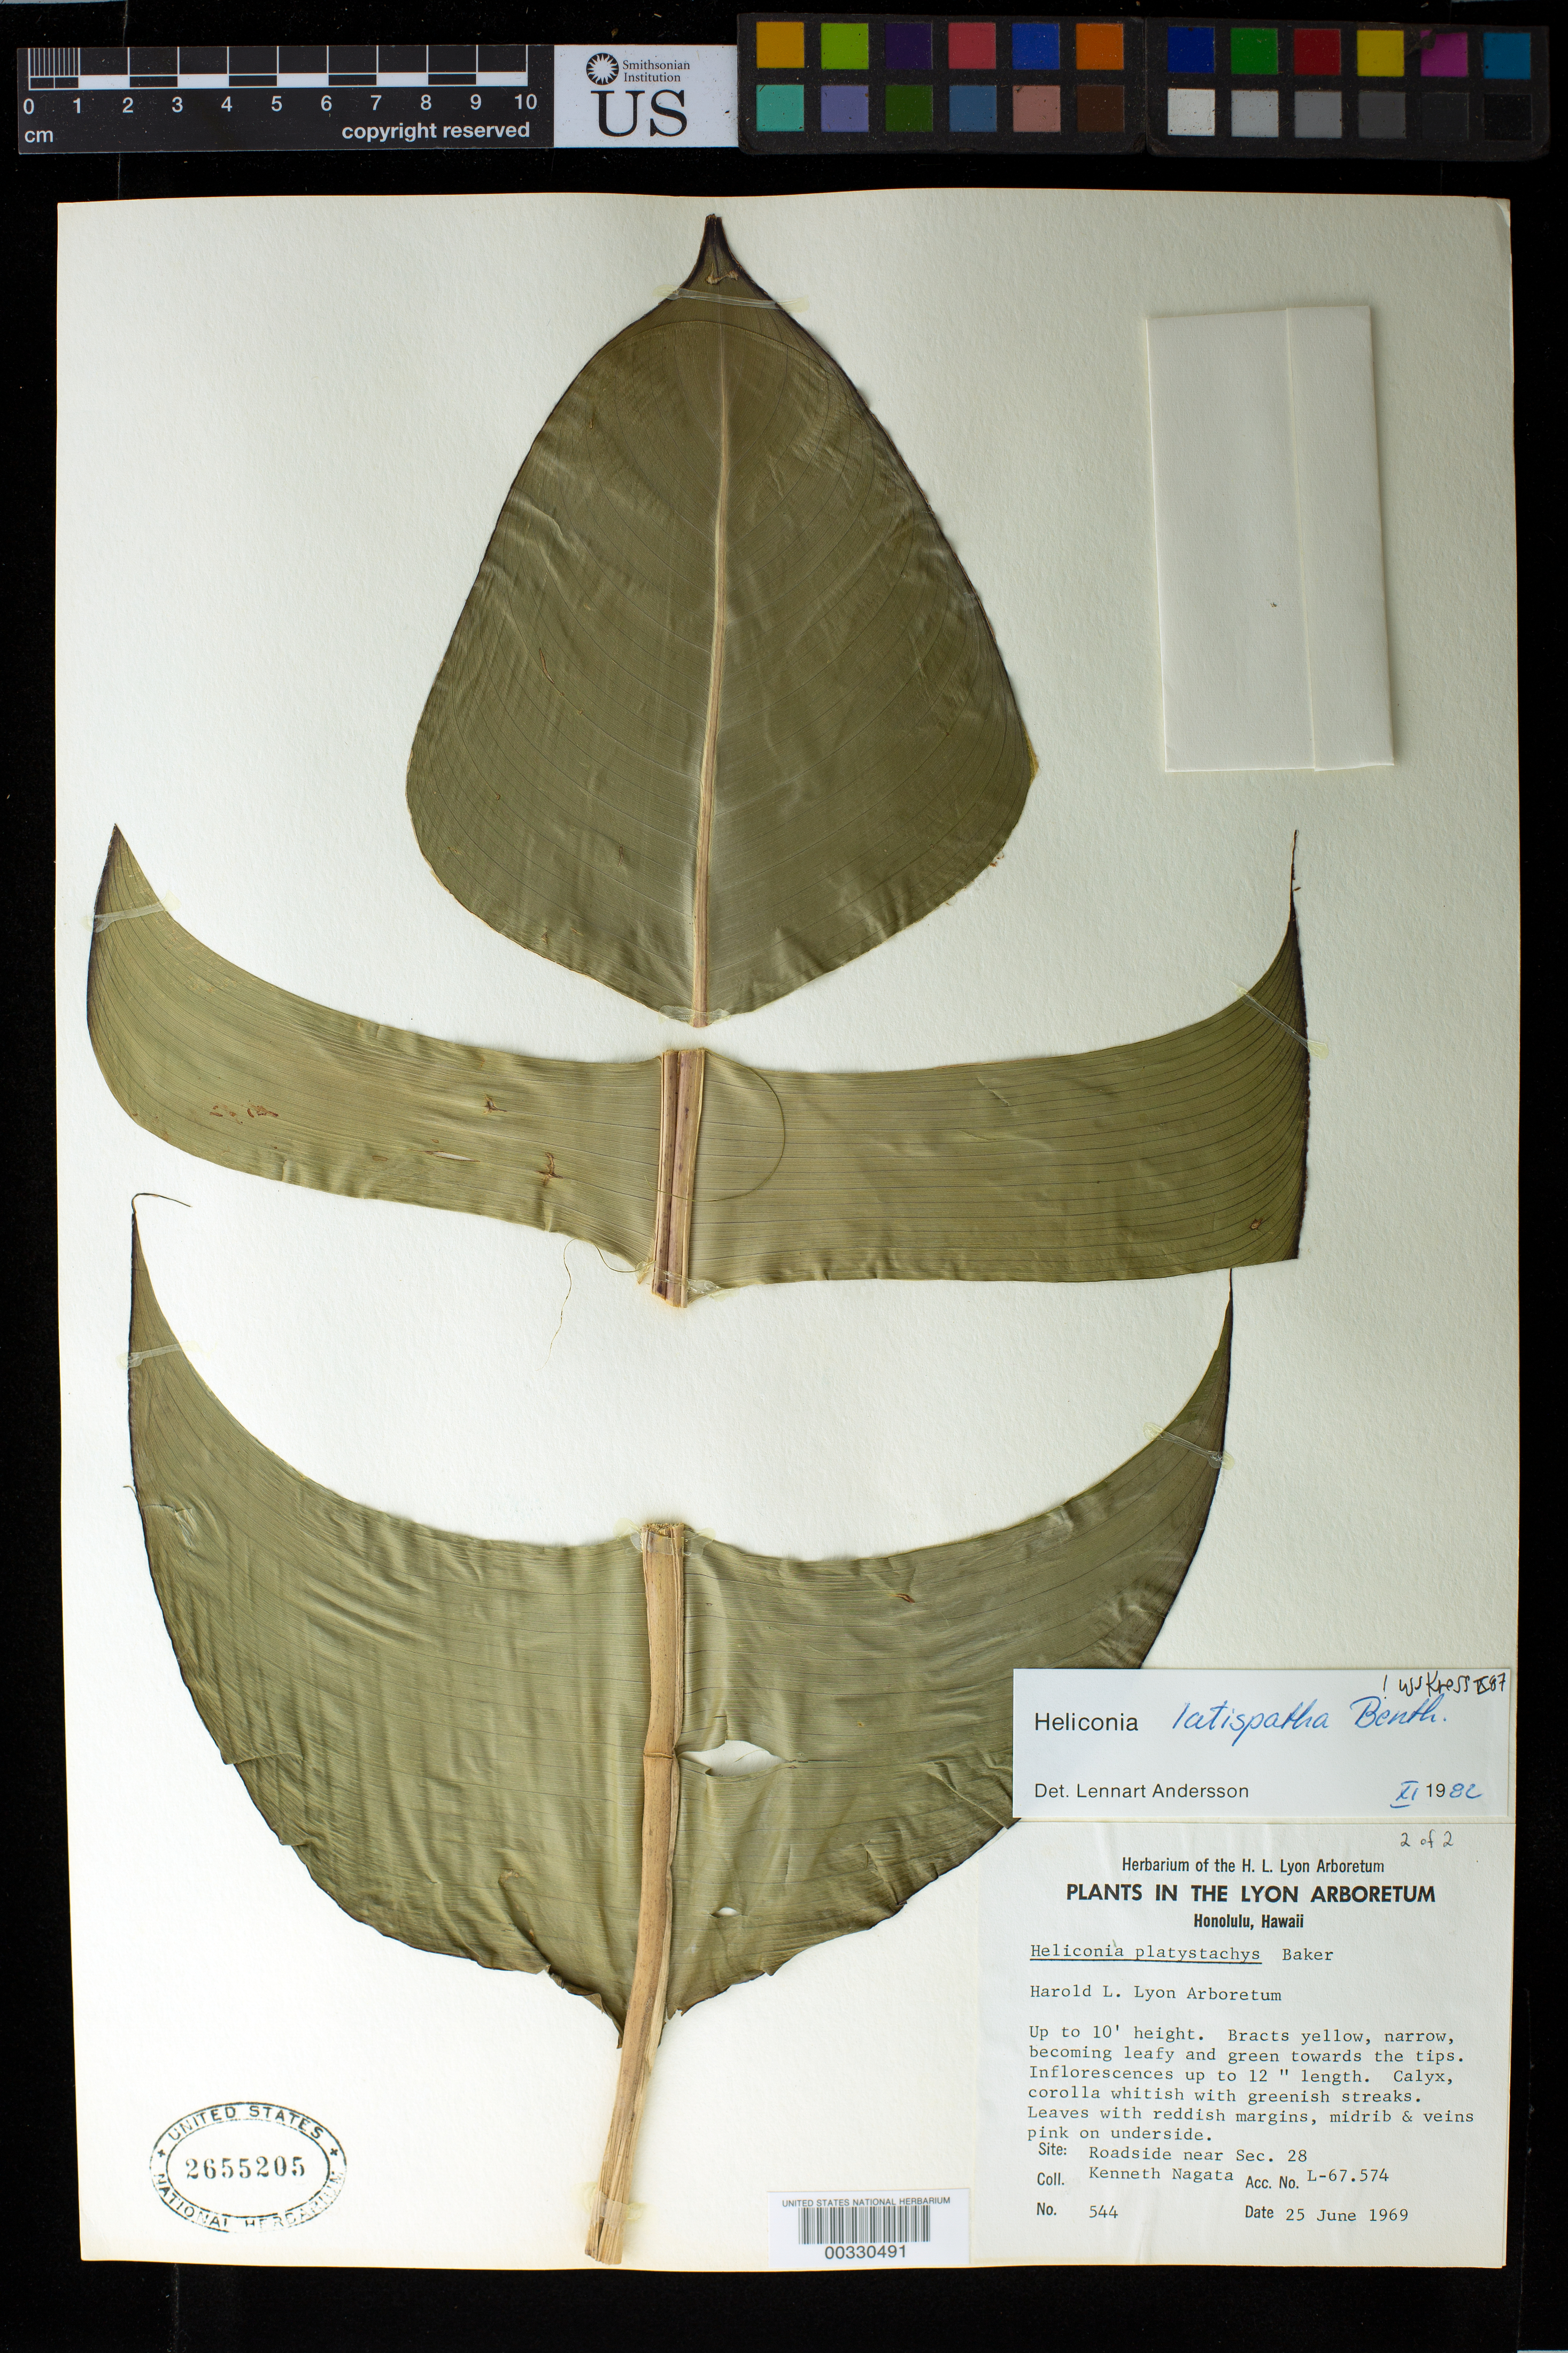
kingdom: Plantae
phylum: Tracheophyta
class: Liliopsida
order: Zingiberales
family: Heliconiaceae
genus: Heliconia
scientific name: Heliconia latispatha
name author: Benth.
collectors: K. Nagata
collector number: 544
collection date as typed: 25 Jun 1969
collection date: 1969-06-25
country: United States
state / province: Hawaii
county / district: Honolulu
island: Oahu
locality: Honolulu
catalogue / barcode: US 2655205